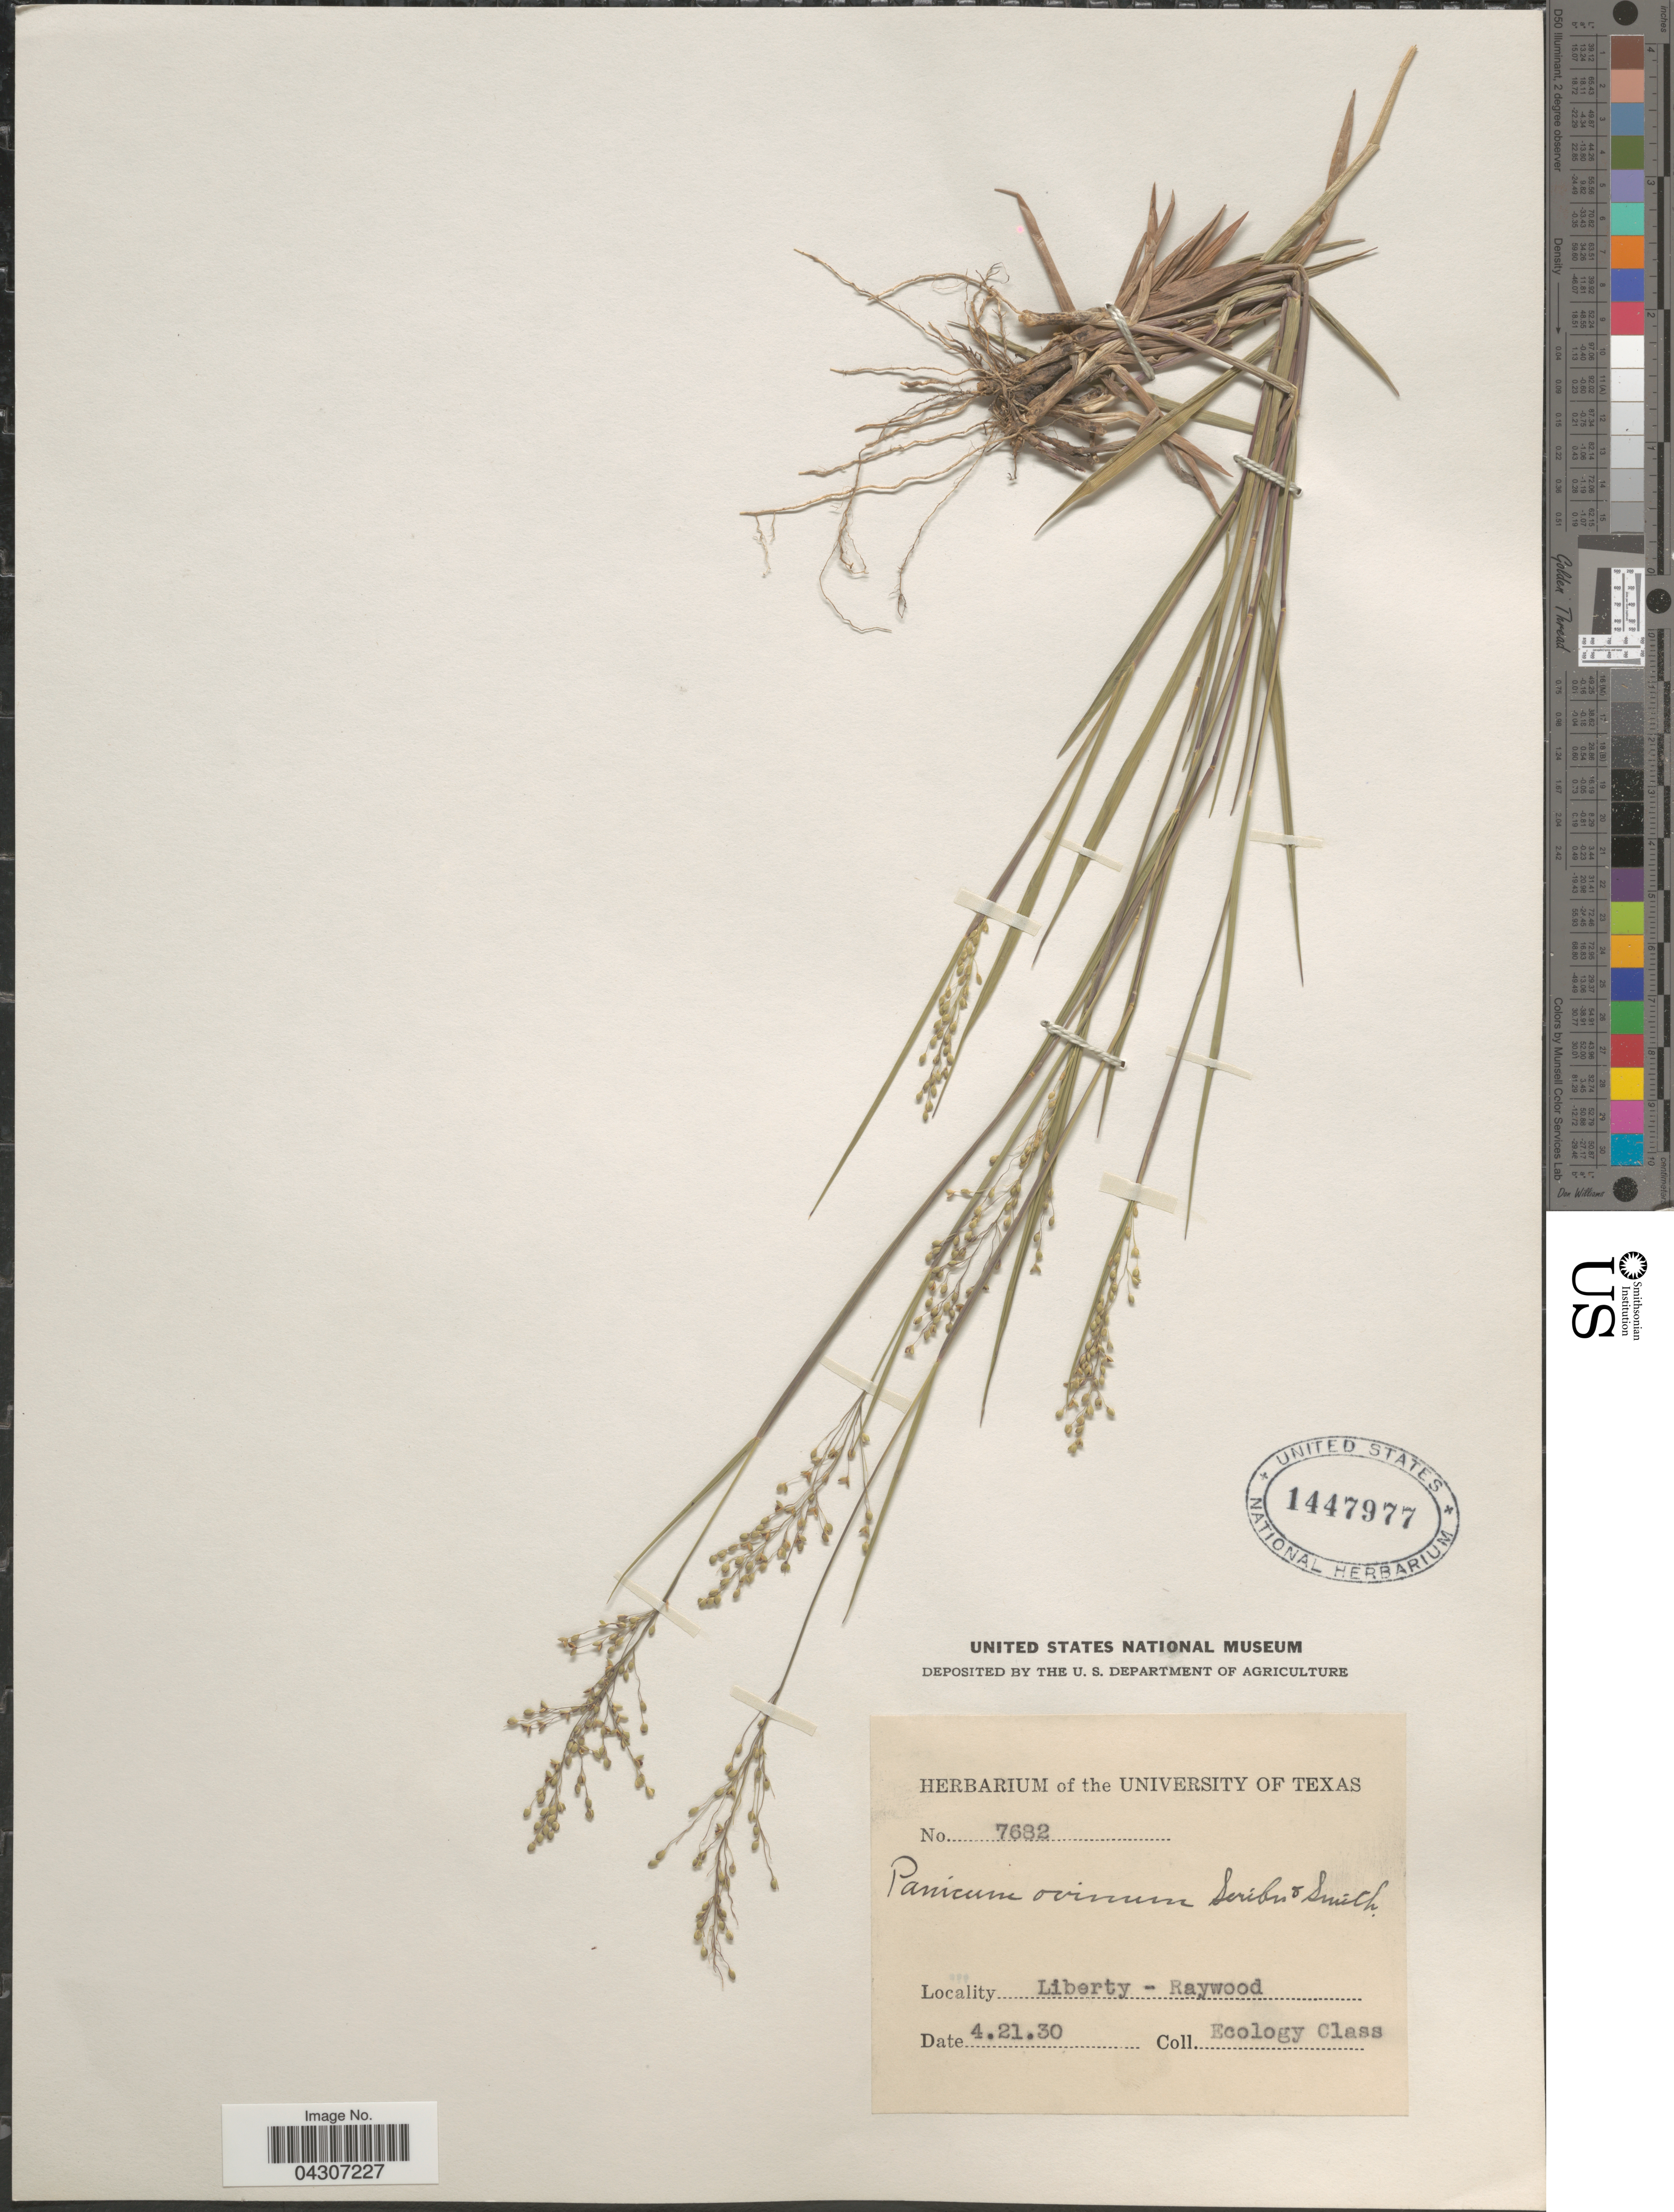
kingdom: Plantae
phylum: Tracheophyta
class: Liliopsida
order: Poales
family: Poaceae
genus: Dichanthelium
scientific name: Dichanthelium aciculare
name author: (Desv. ex Poir.) Gould & C.A. Clark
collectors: Ecology class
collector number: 7682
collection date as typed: Transcribed d/m/y: 21/4/30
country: United States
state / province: Texas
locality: Liberty - Raywood.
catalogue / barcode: US 1447977